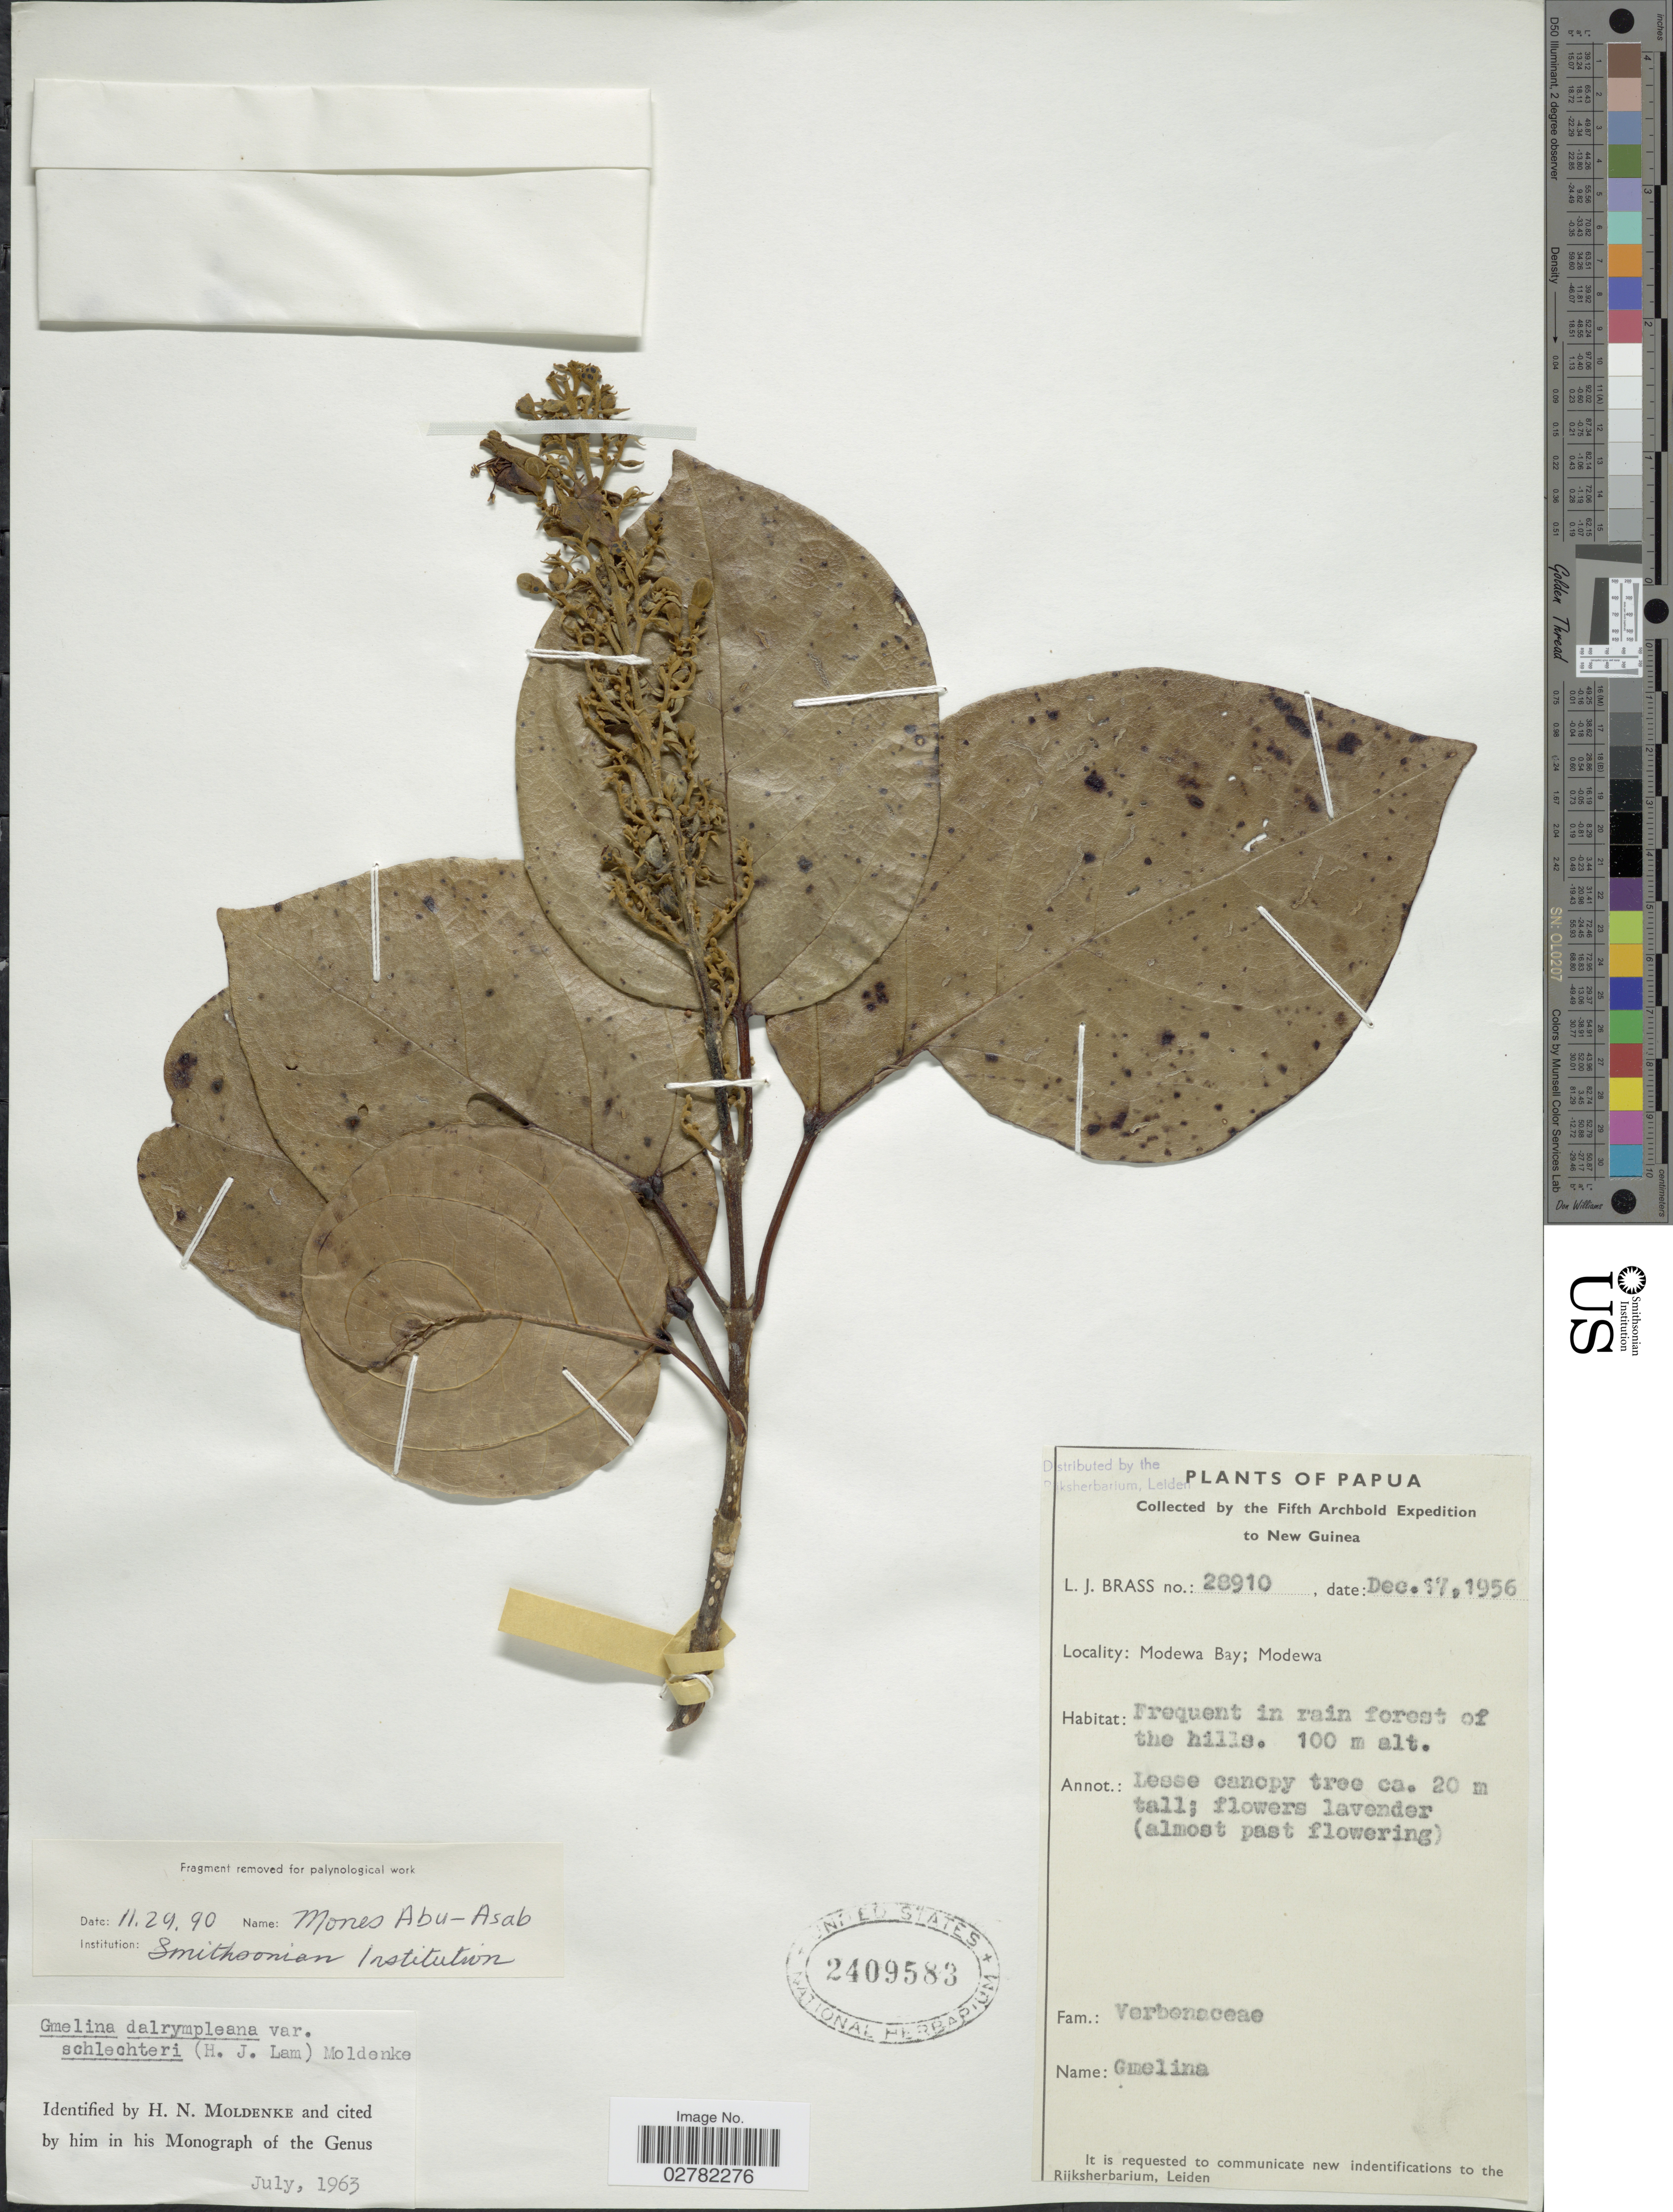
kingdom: Plantae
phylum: Tracheophyta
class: Magnoliopsida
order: Lamiales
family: Lamiaceae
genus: Gmelina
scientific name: Gmelina dalrympleana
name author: (F. Muell.) H.J. Lam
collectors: L. J. Brass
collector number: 28910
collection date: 1956-12-17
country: Papua New Guinea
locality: Papua. New Guinea. Modewa Bay; Modewa.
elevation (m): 100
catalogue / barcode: US 2409583